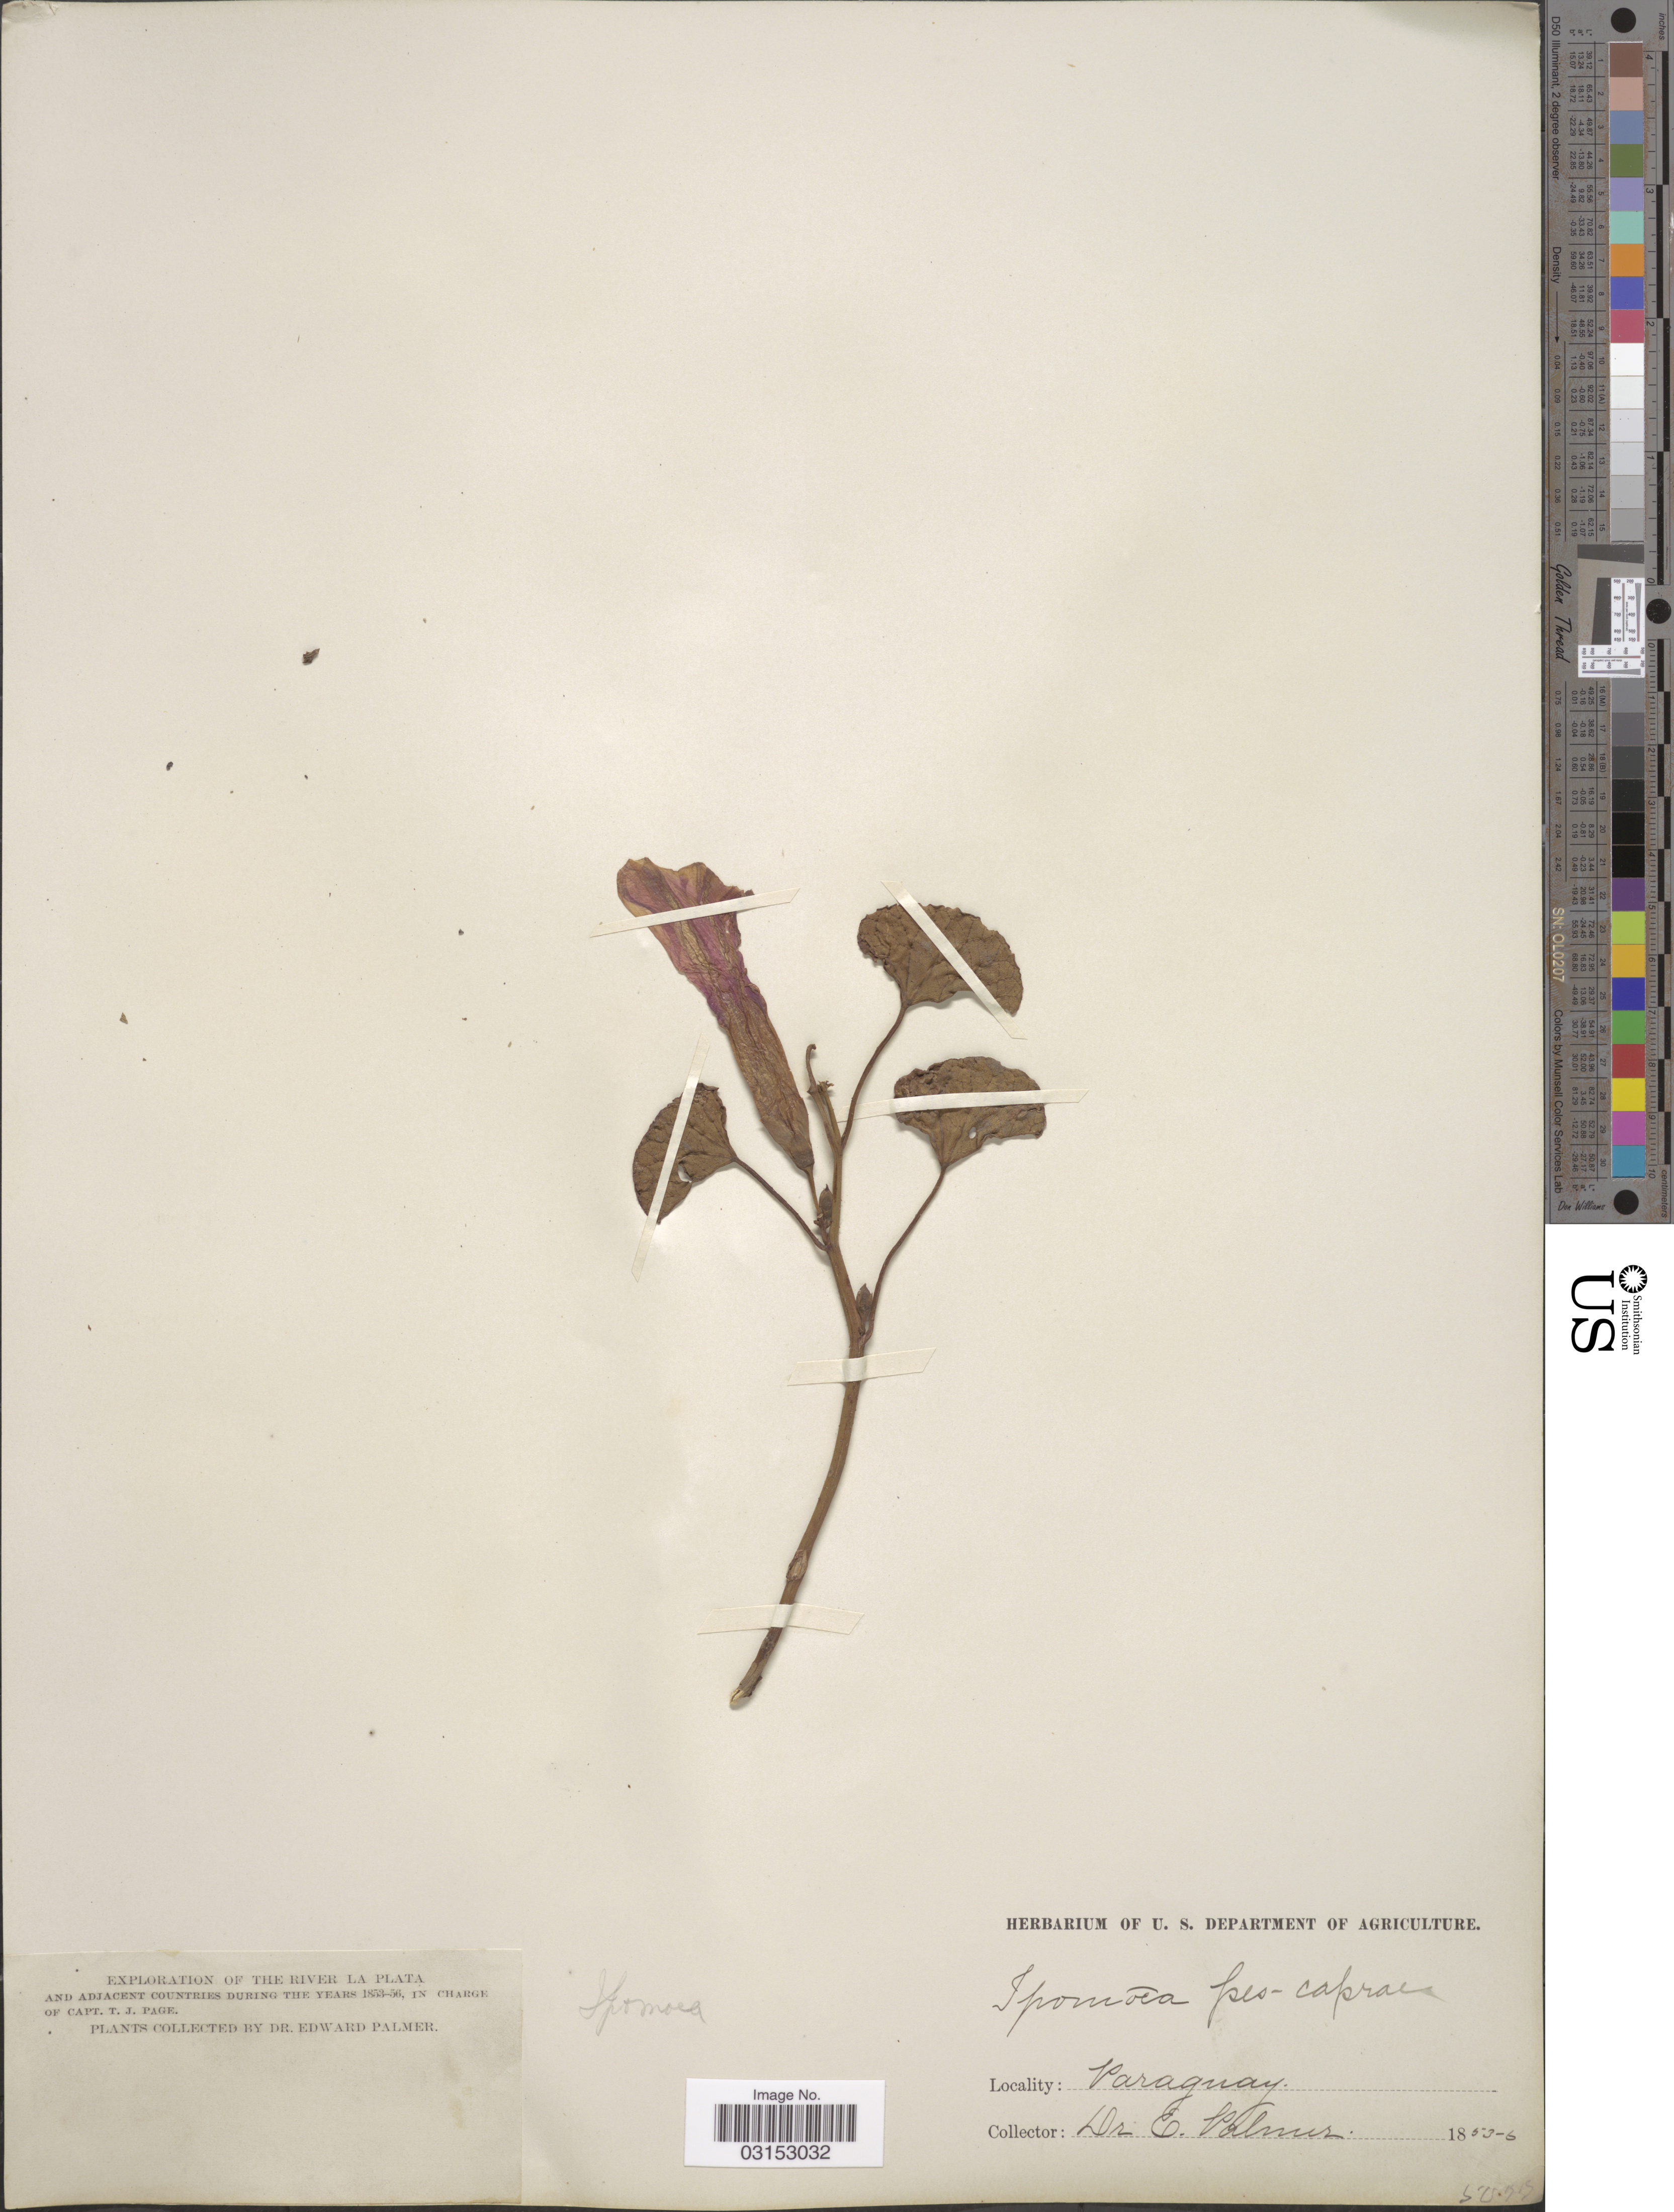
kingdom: Plantae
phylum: Tracheophyta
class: Magnoliopsida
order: Solanales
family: Convolvulaceae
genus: Ipomoea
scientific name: Ipomoea pes-caprae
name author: (L.) R. Br.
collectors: E. Palmer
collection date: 1853/1856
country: Paraguay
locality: The River La Plata.